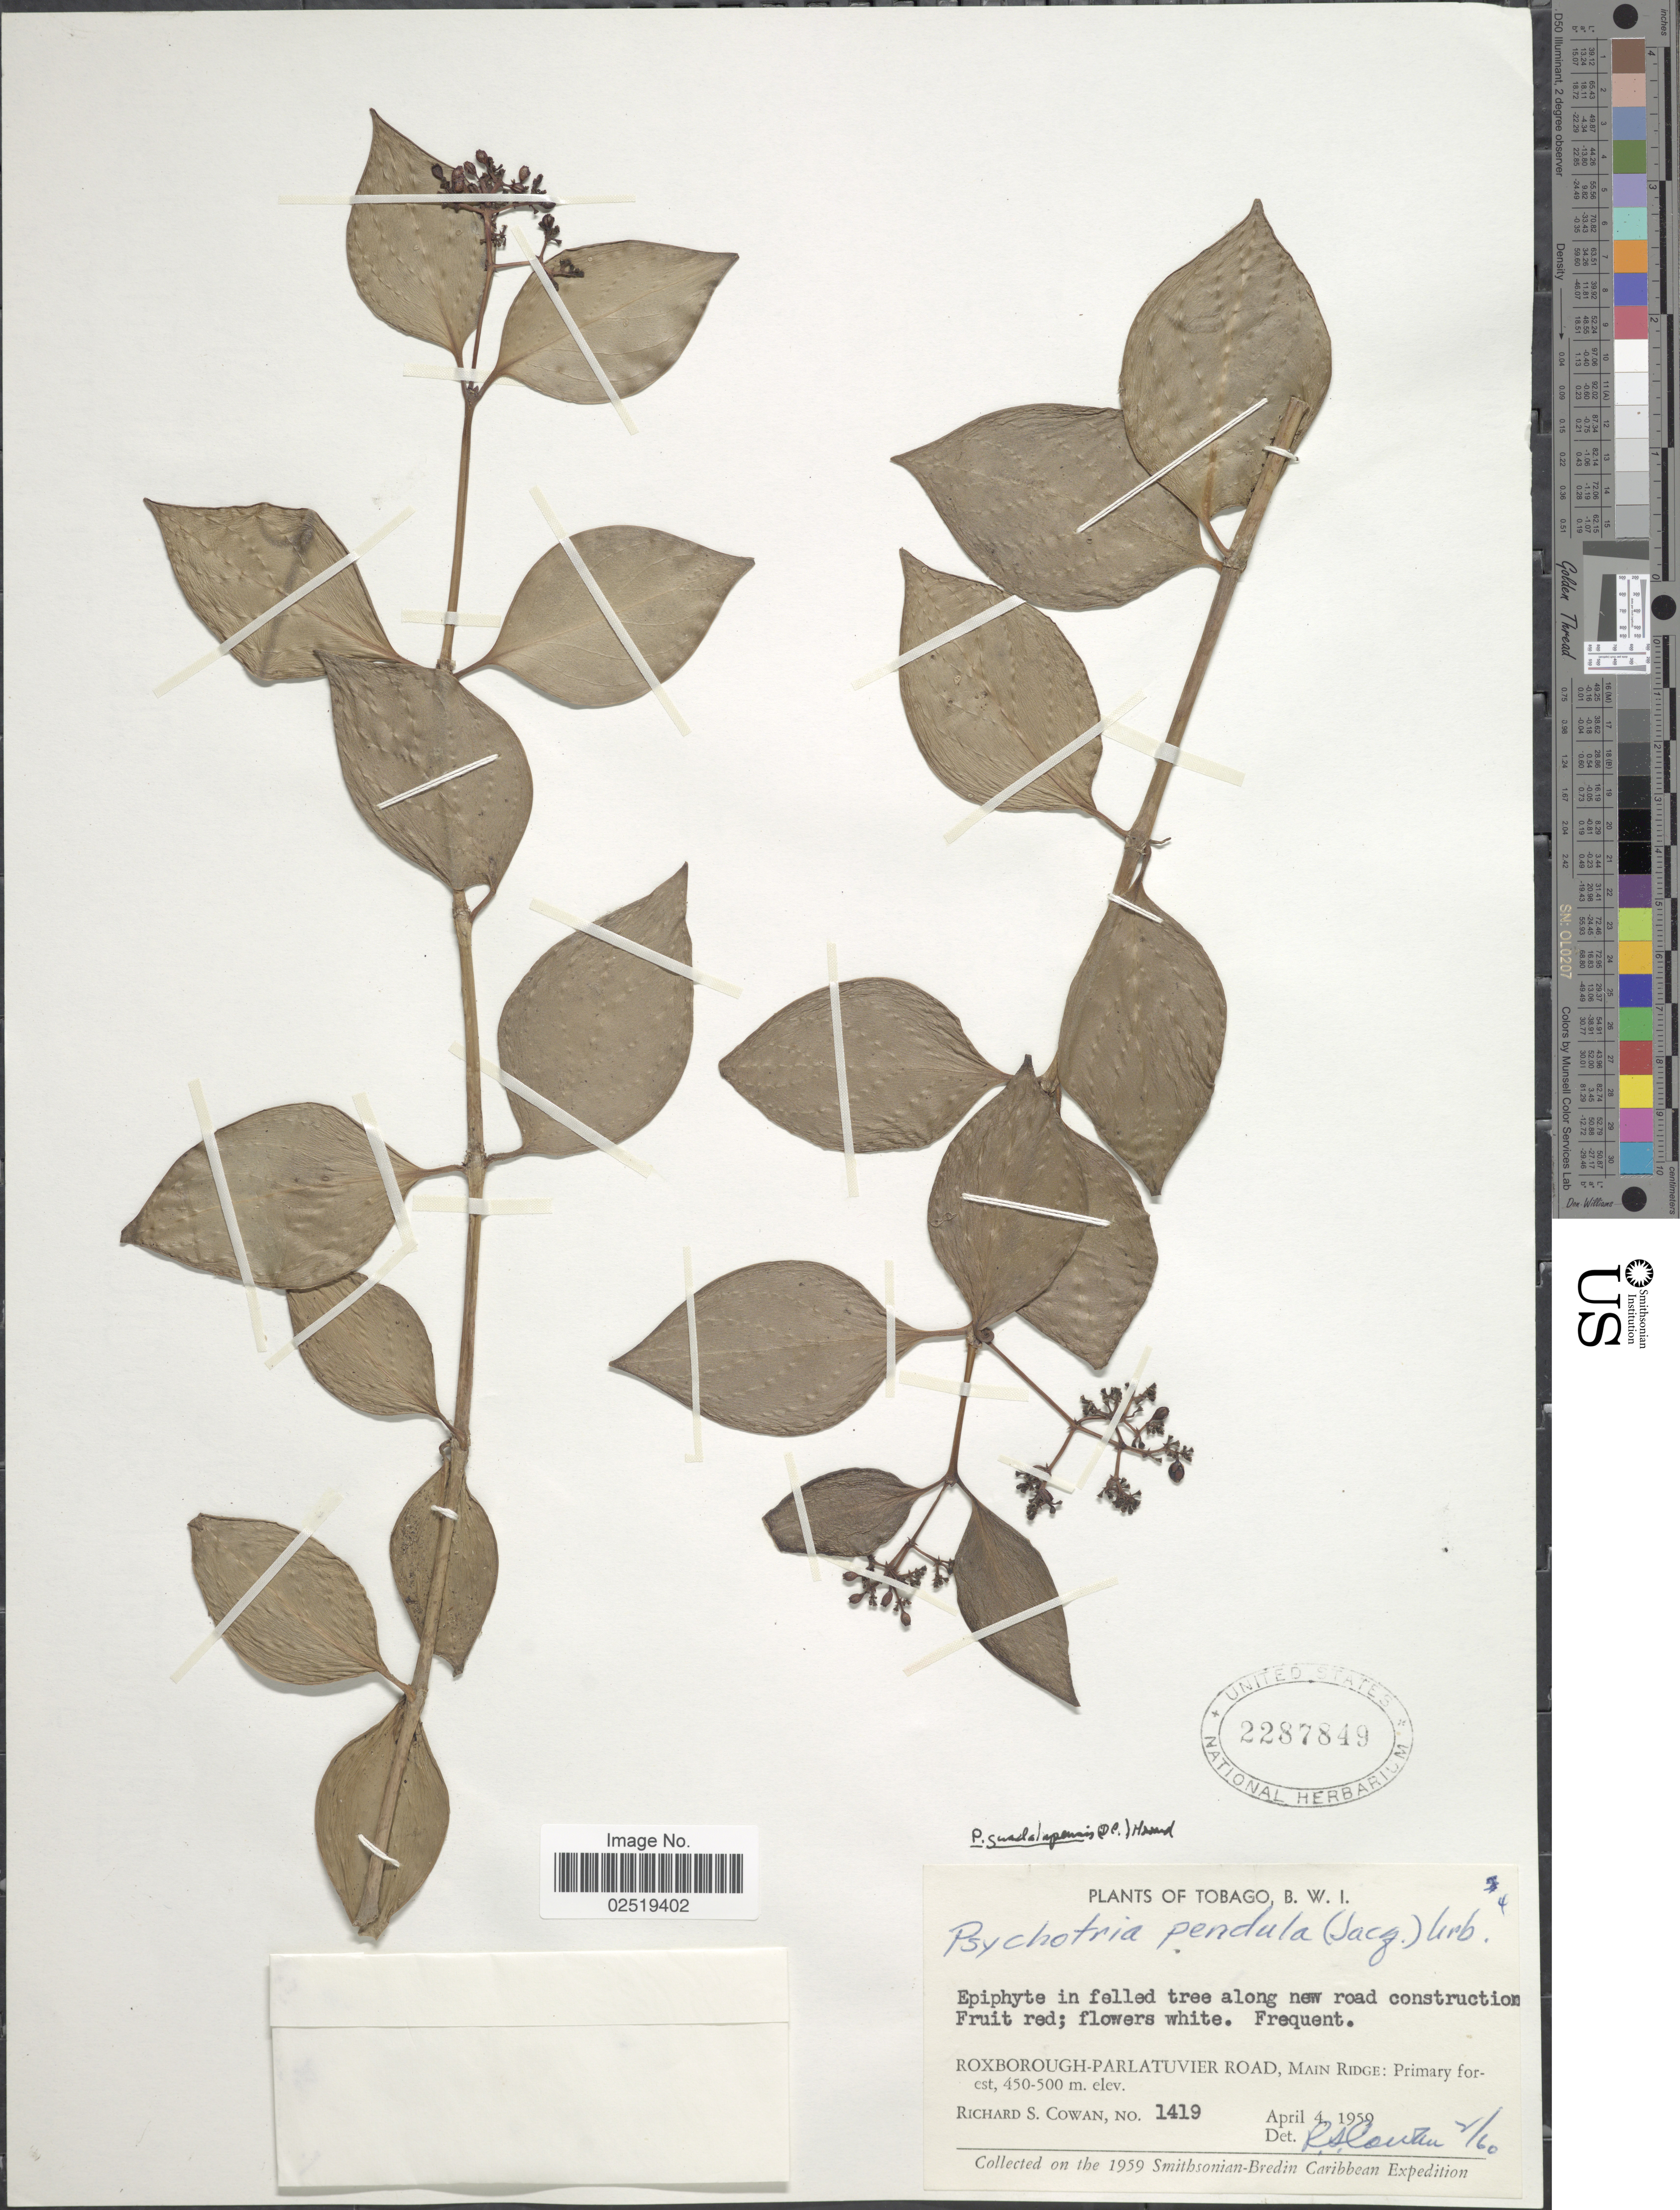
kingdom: Plantae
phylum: Tracheophyta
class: Magnoliopsida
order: Gentianales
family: Rubiaceae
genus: Psychotria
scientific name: Psychotria guadalupensis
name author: (DC.) R.A. Howard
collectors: R. S. Cowan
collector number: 1419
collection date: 1959-04-04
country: Trinidad and Tobago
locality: Tobago, B. W. I., Roxborough-Parlatuvier Road, Main Ridge: Primary forest.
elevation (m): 450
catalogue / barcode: US 2287849